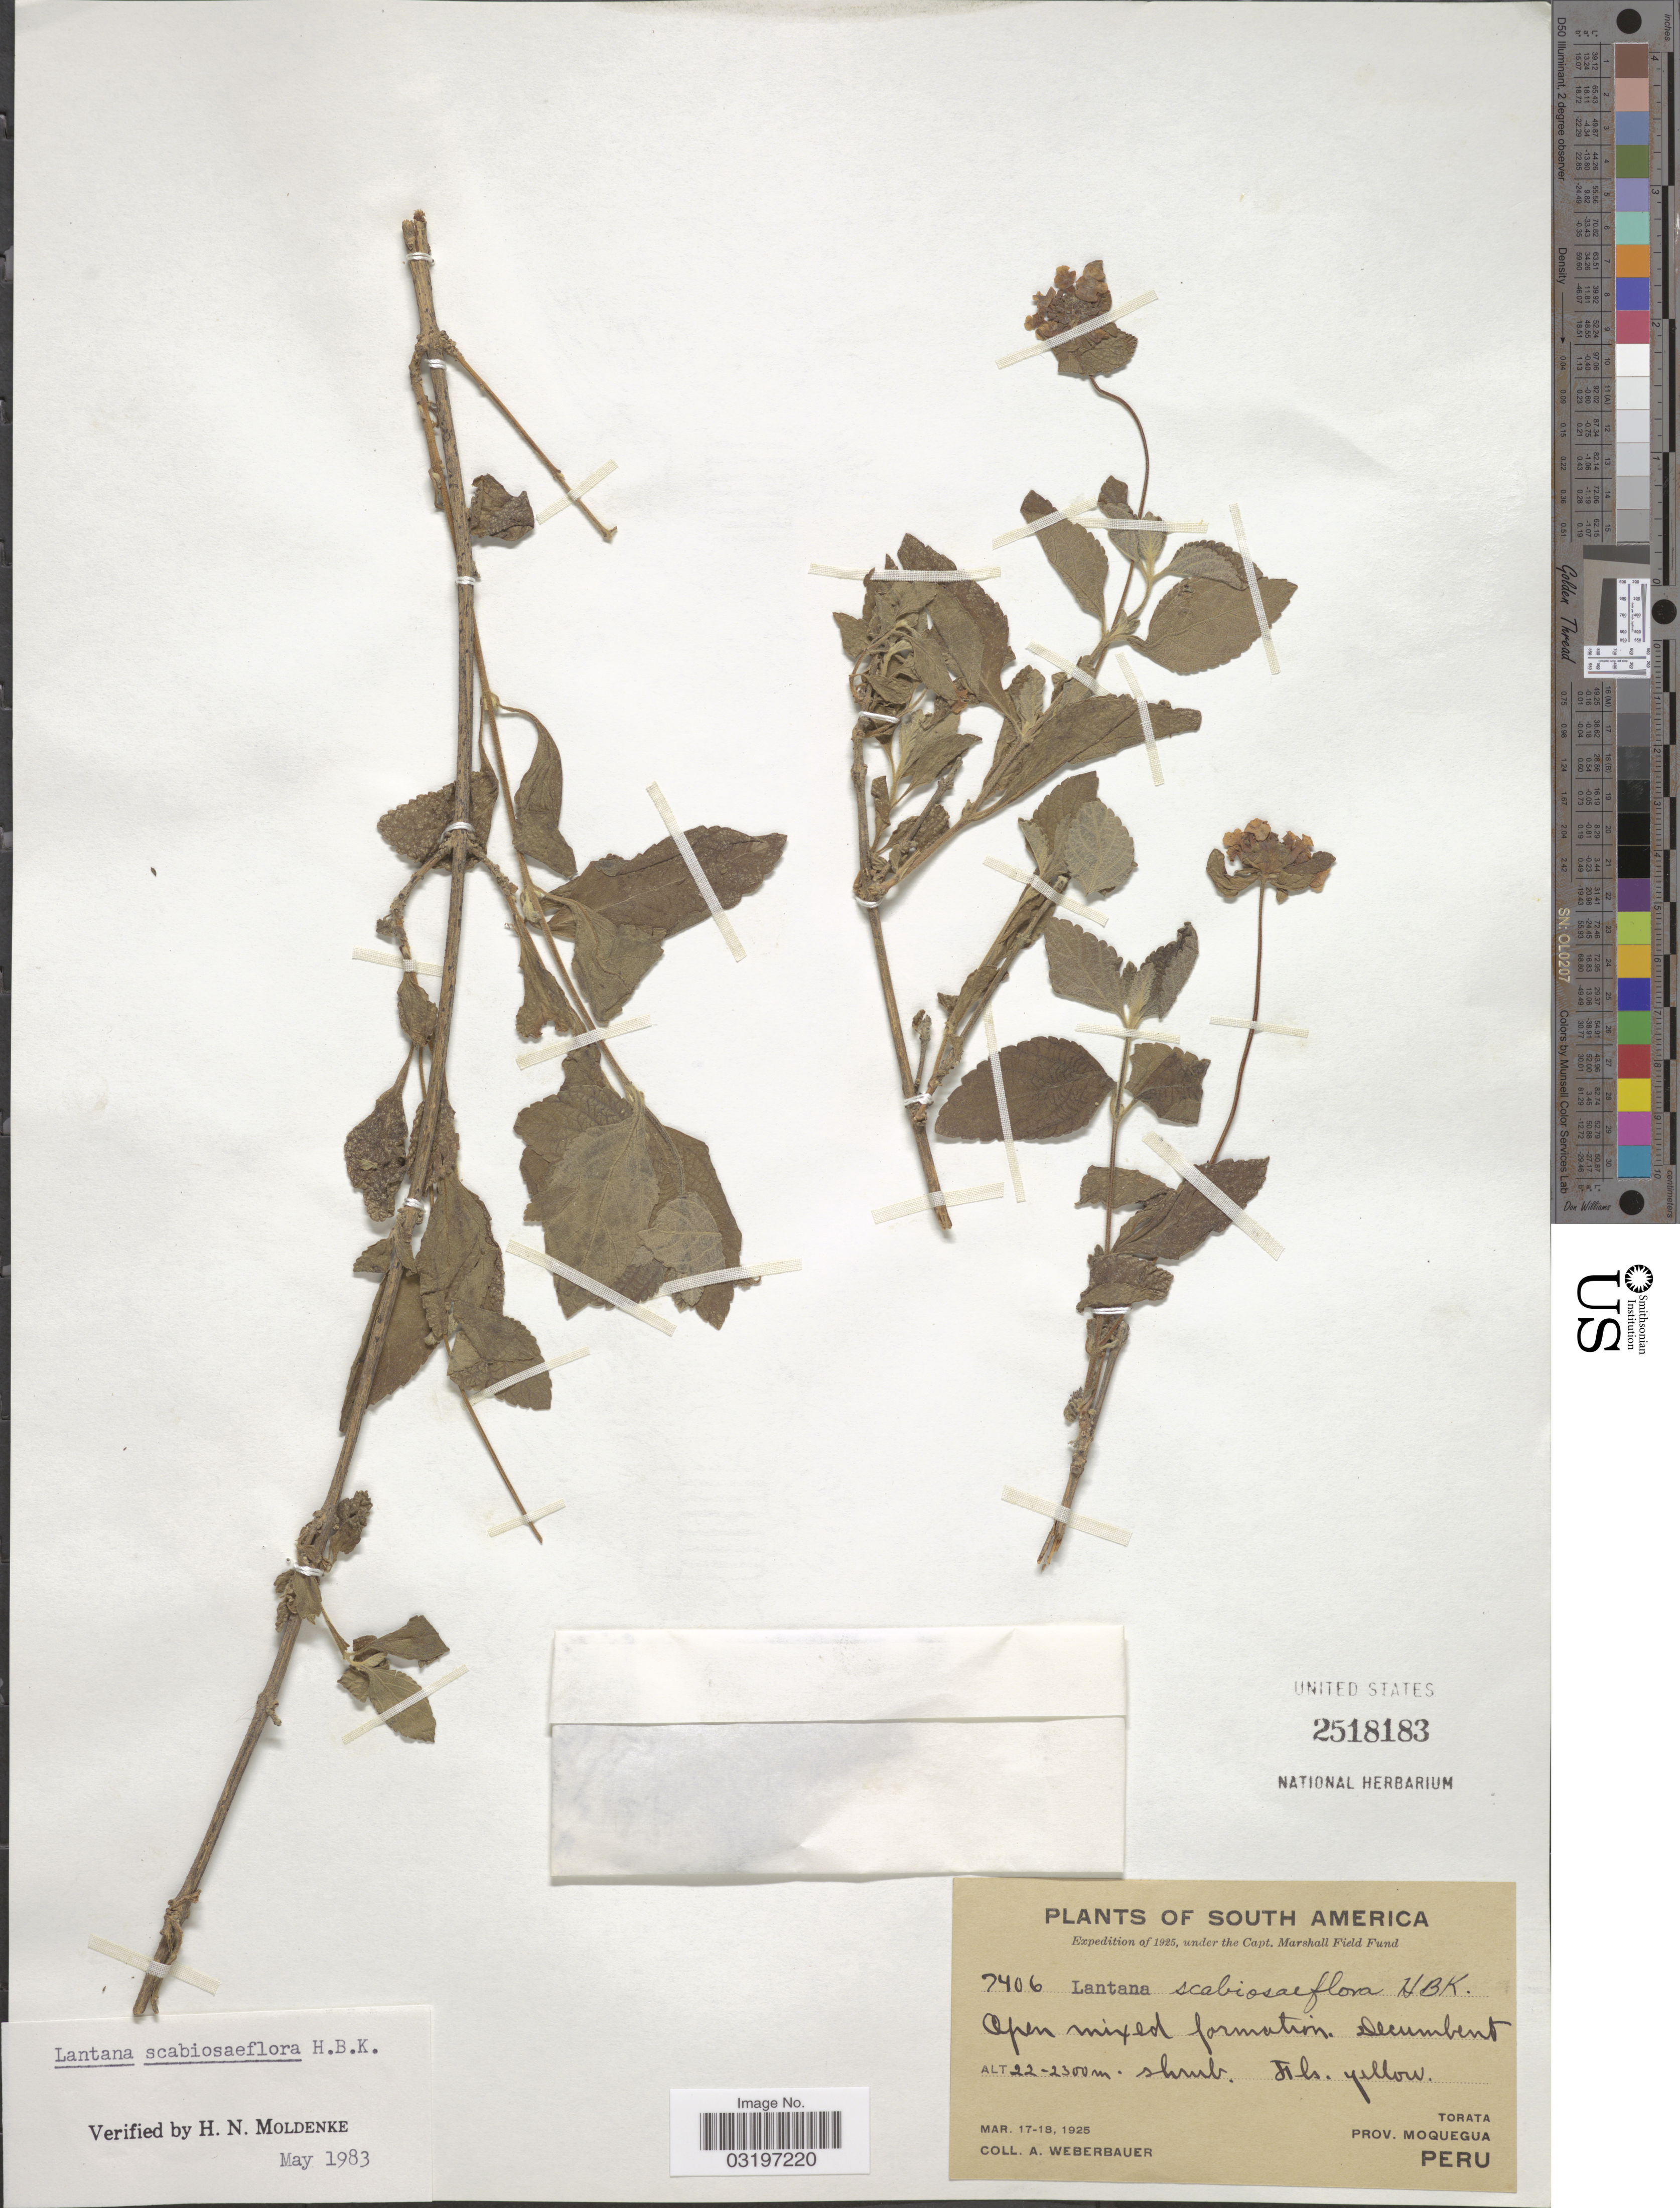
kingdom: Plantae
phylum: Tracheophyta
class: Magnoliopsida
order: Lamiales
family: Verbenaceae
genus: Lantana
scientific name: Lantana scabiosiflora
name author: Kunth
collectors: A. Weberbauer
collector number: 7406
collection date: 1925-03-17/1925-03-18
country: Peru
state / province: Moquegua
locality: Torata.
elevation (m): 2200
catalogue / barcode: US 2518183